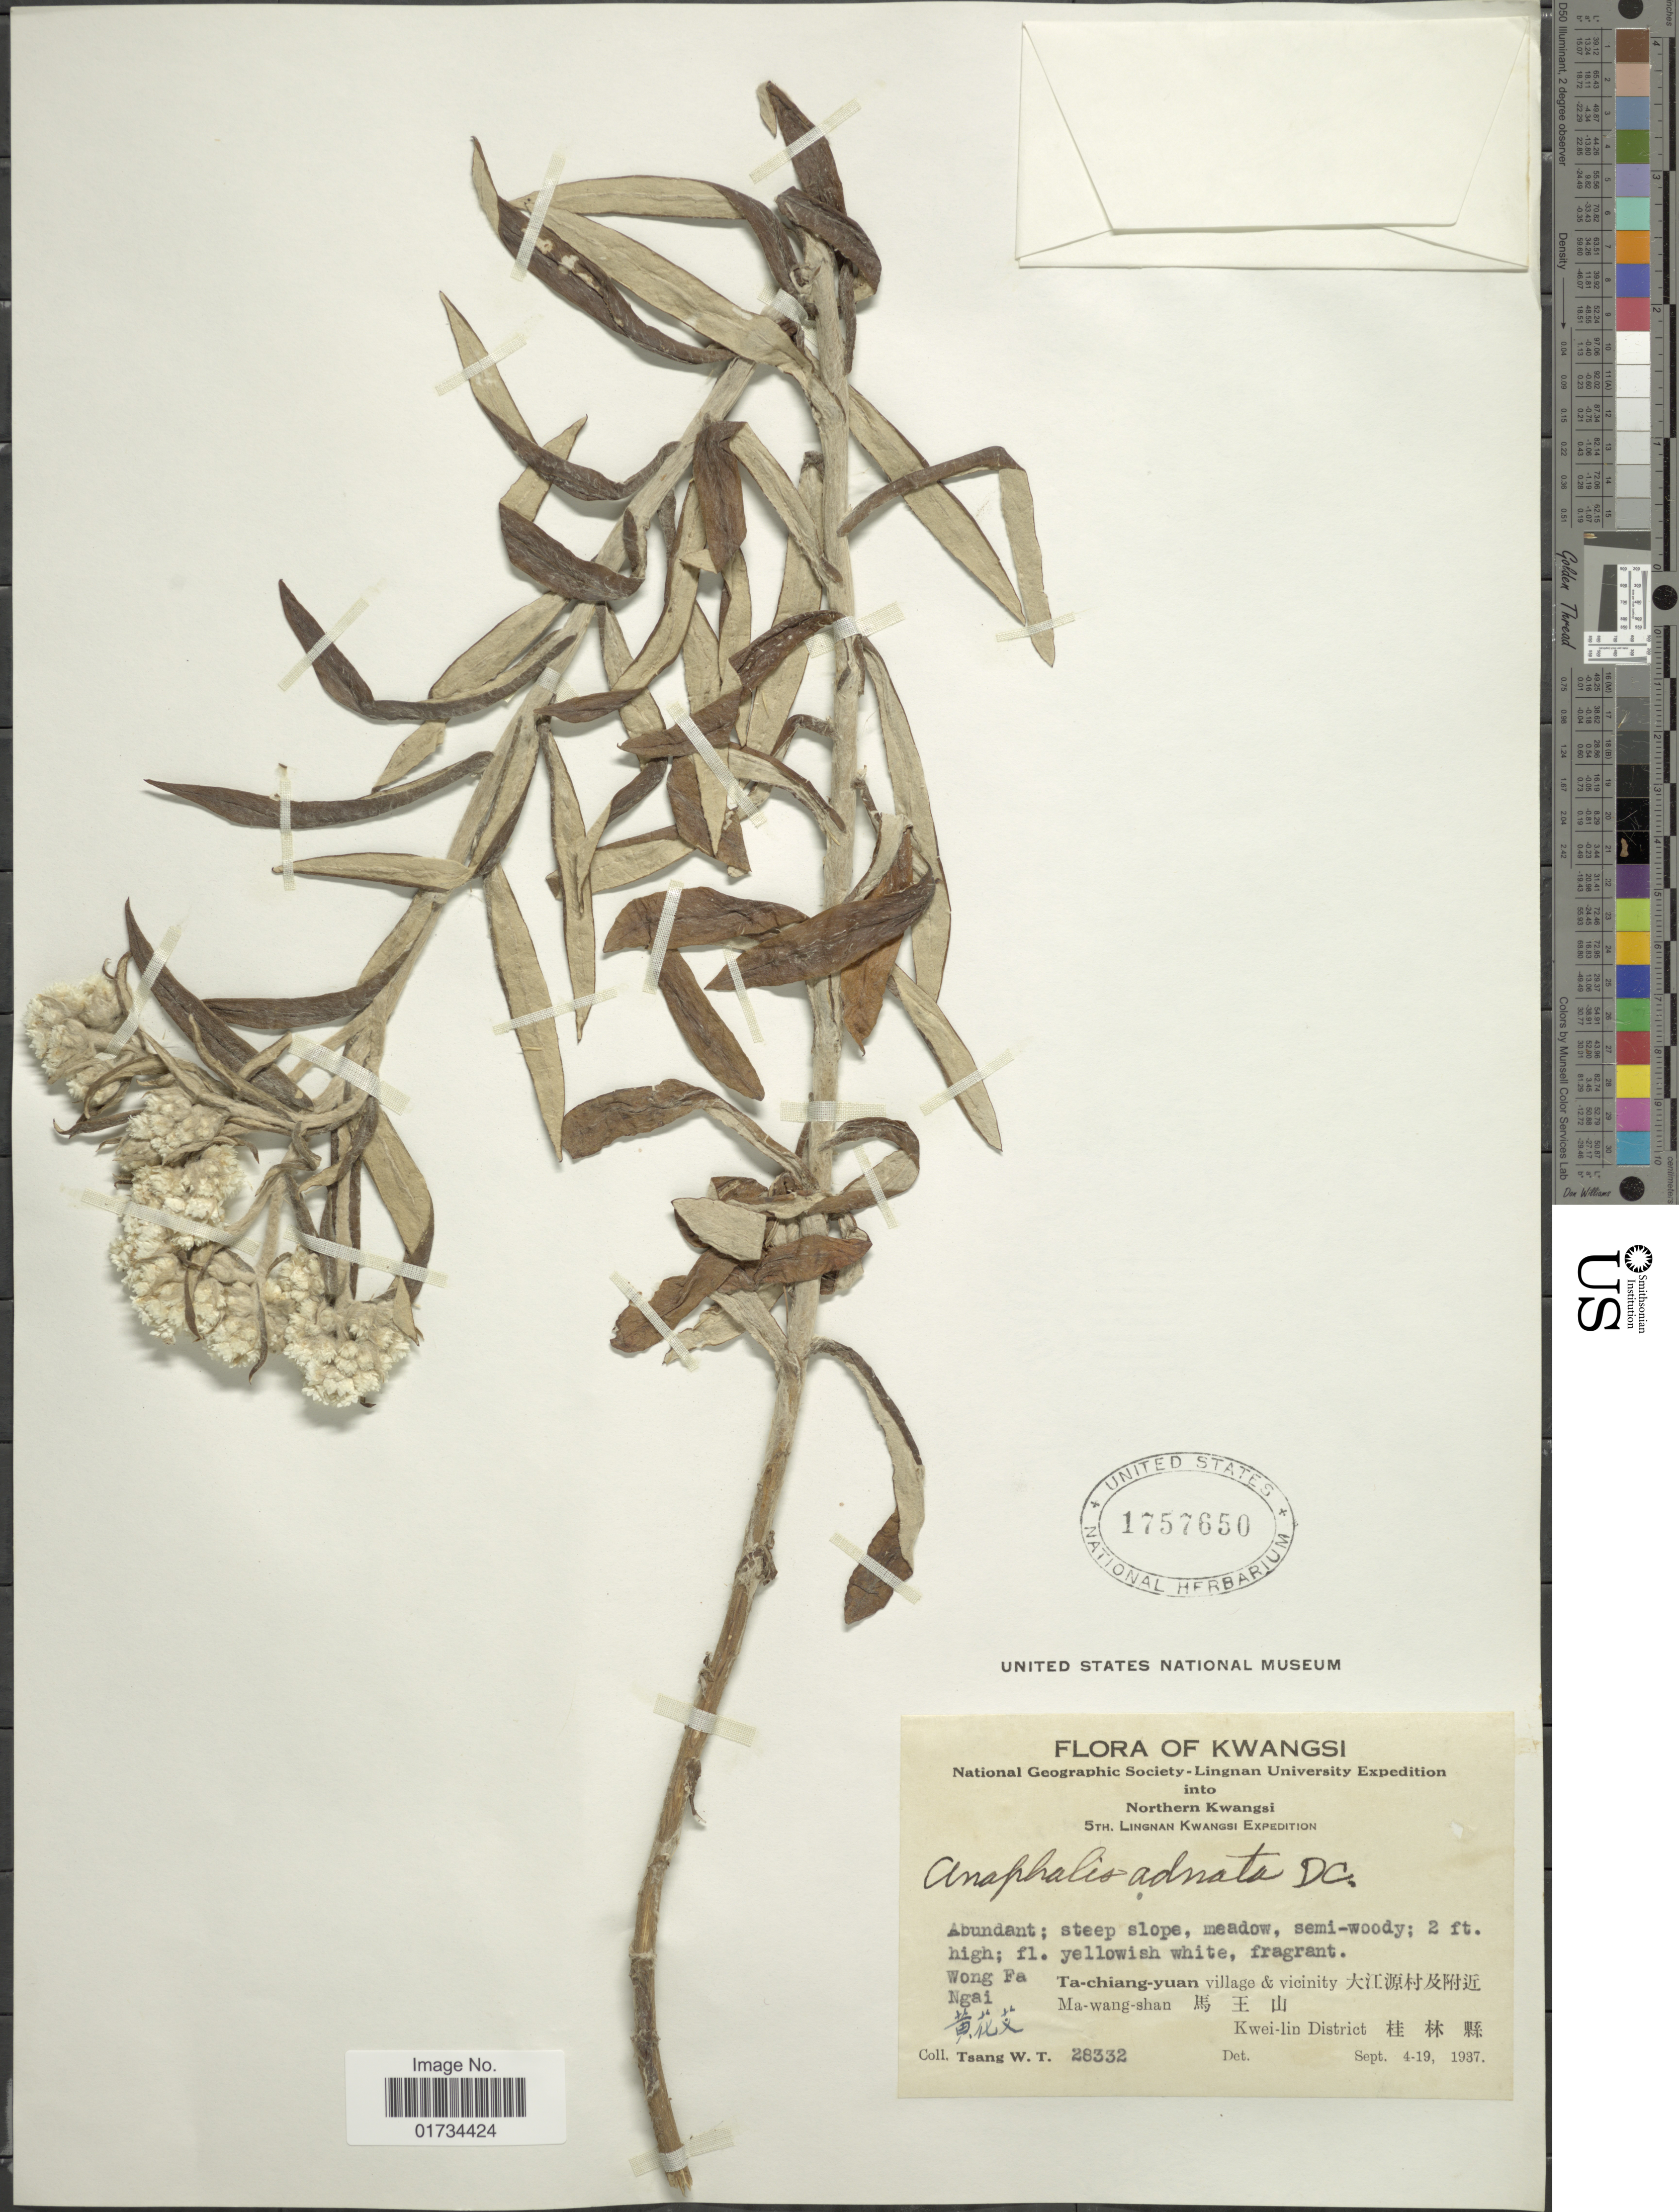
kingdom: Plantae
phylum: Tracheophyta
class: Magnoliopsida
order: Asterales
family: Asteraceae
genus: Anaphalis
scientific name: Anaphalis adnata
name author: DC.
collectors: W. T. Tsang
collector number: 28332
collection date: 1937-09-04/1937-09-19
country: China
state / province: Guangxi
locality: Kwangsi. Ta-chiang-yuan village & vicinity Ma-wang-shan. Kwei-lin District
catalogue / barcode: US 1757650